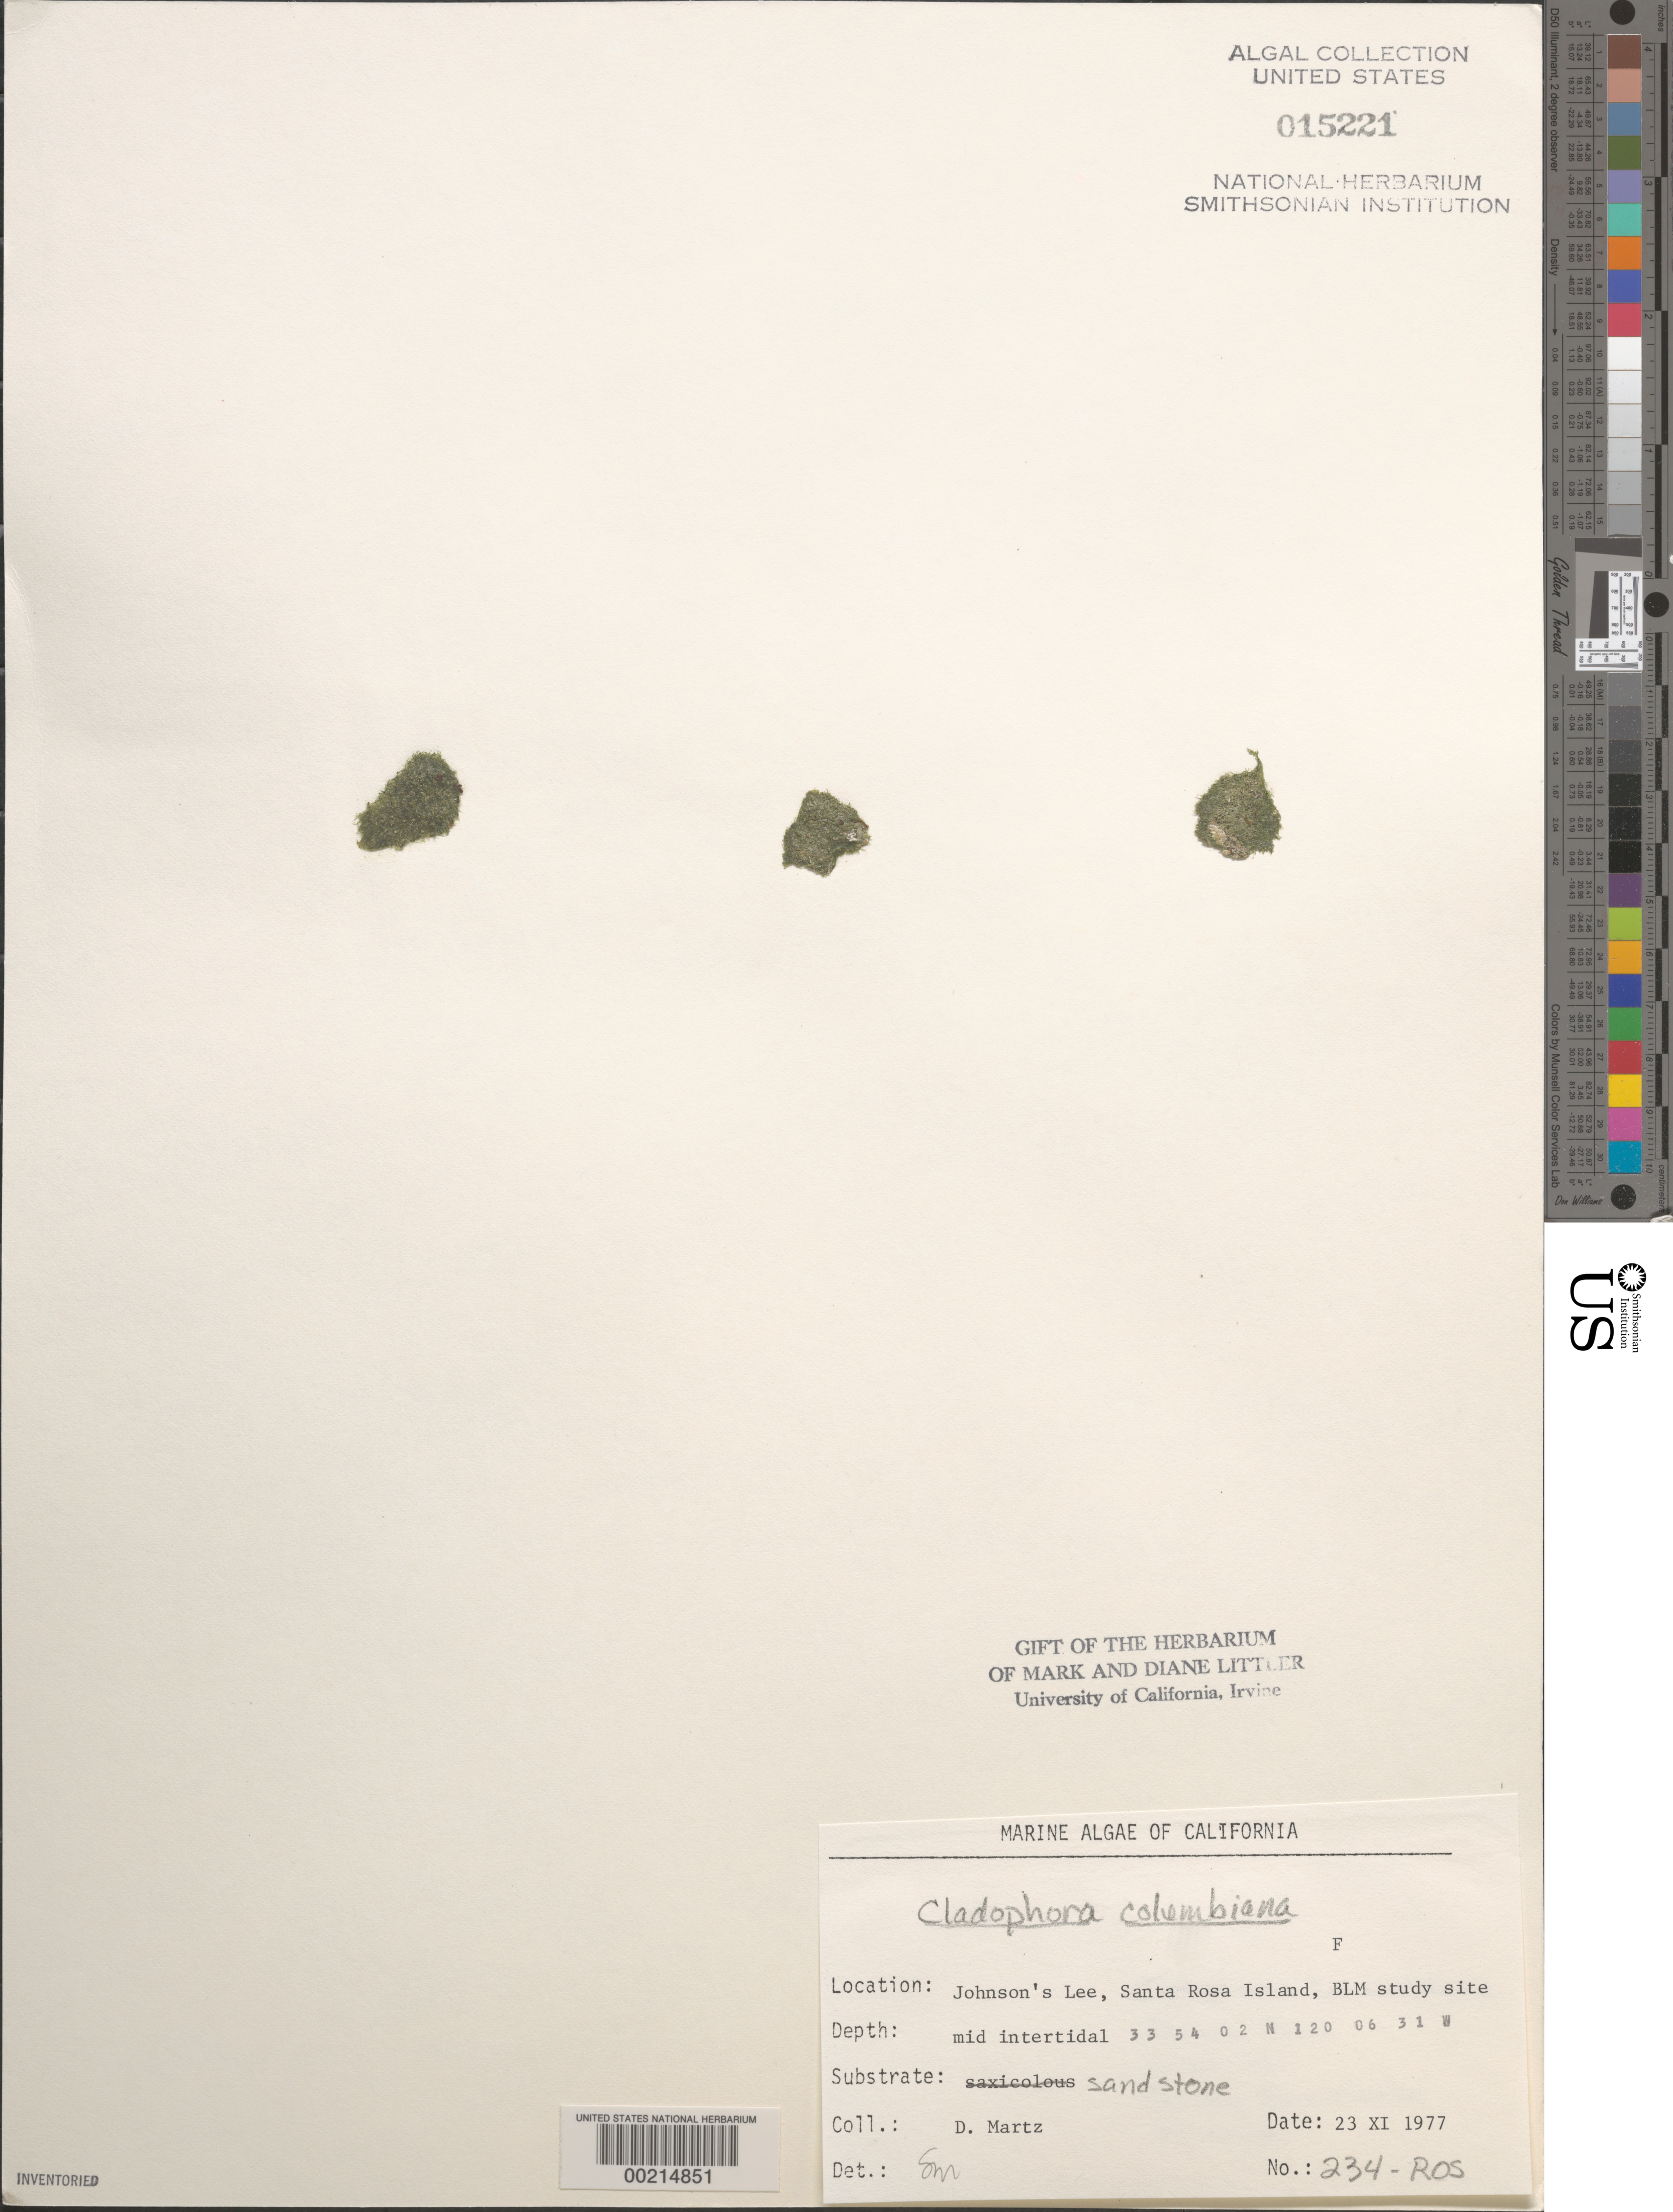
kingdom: Plantae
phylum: Chlorophyta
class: Ulvophyceae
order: Cladophorales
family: Cladophoraceae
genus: Cladophora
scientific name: Cladophora columbiana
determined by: Murray, S. N.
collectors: D. Martz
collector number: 234-ros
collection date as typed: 23 Nov 1977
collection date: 1977-11-23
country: United States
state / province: California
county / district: Santa Barbara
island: Santa Rosa Island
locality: Johnson's Lee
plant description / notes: BLM-SOCALBIGHT Rocky Intertidal Survey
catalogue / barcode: US 15221